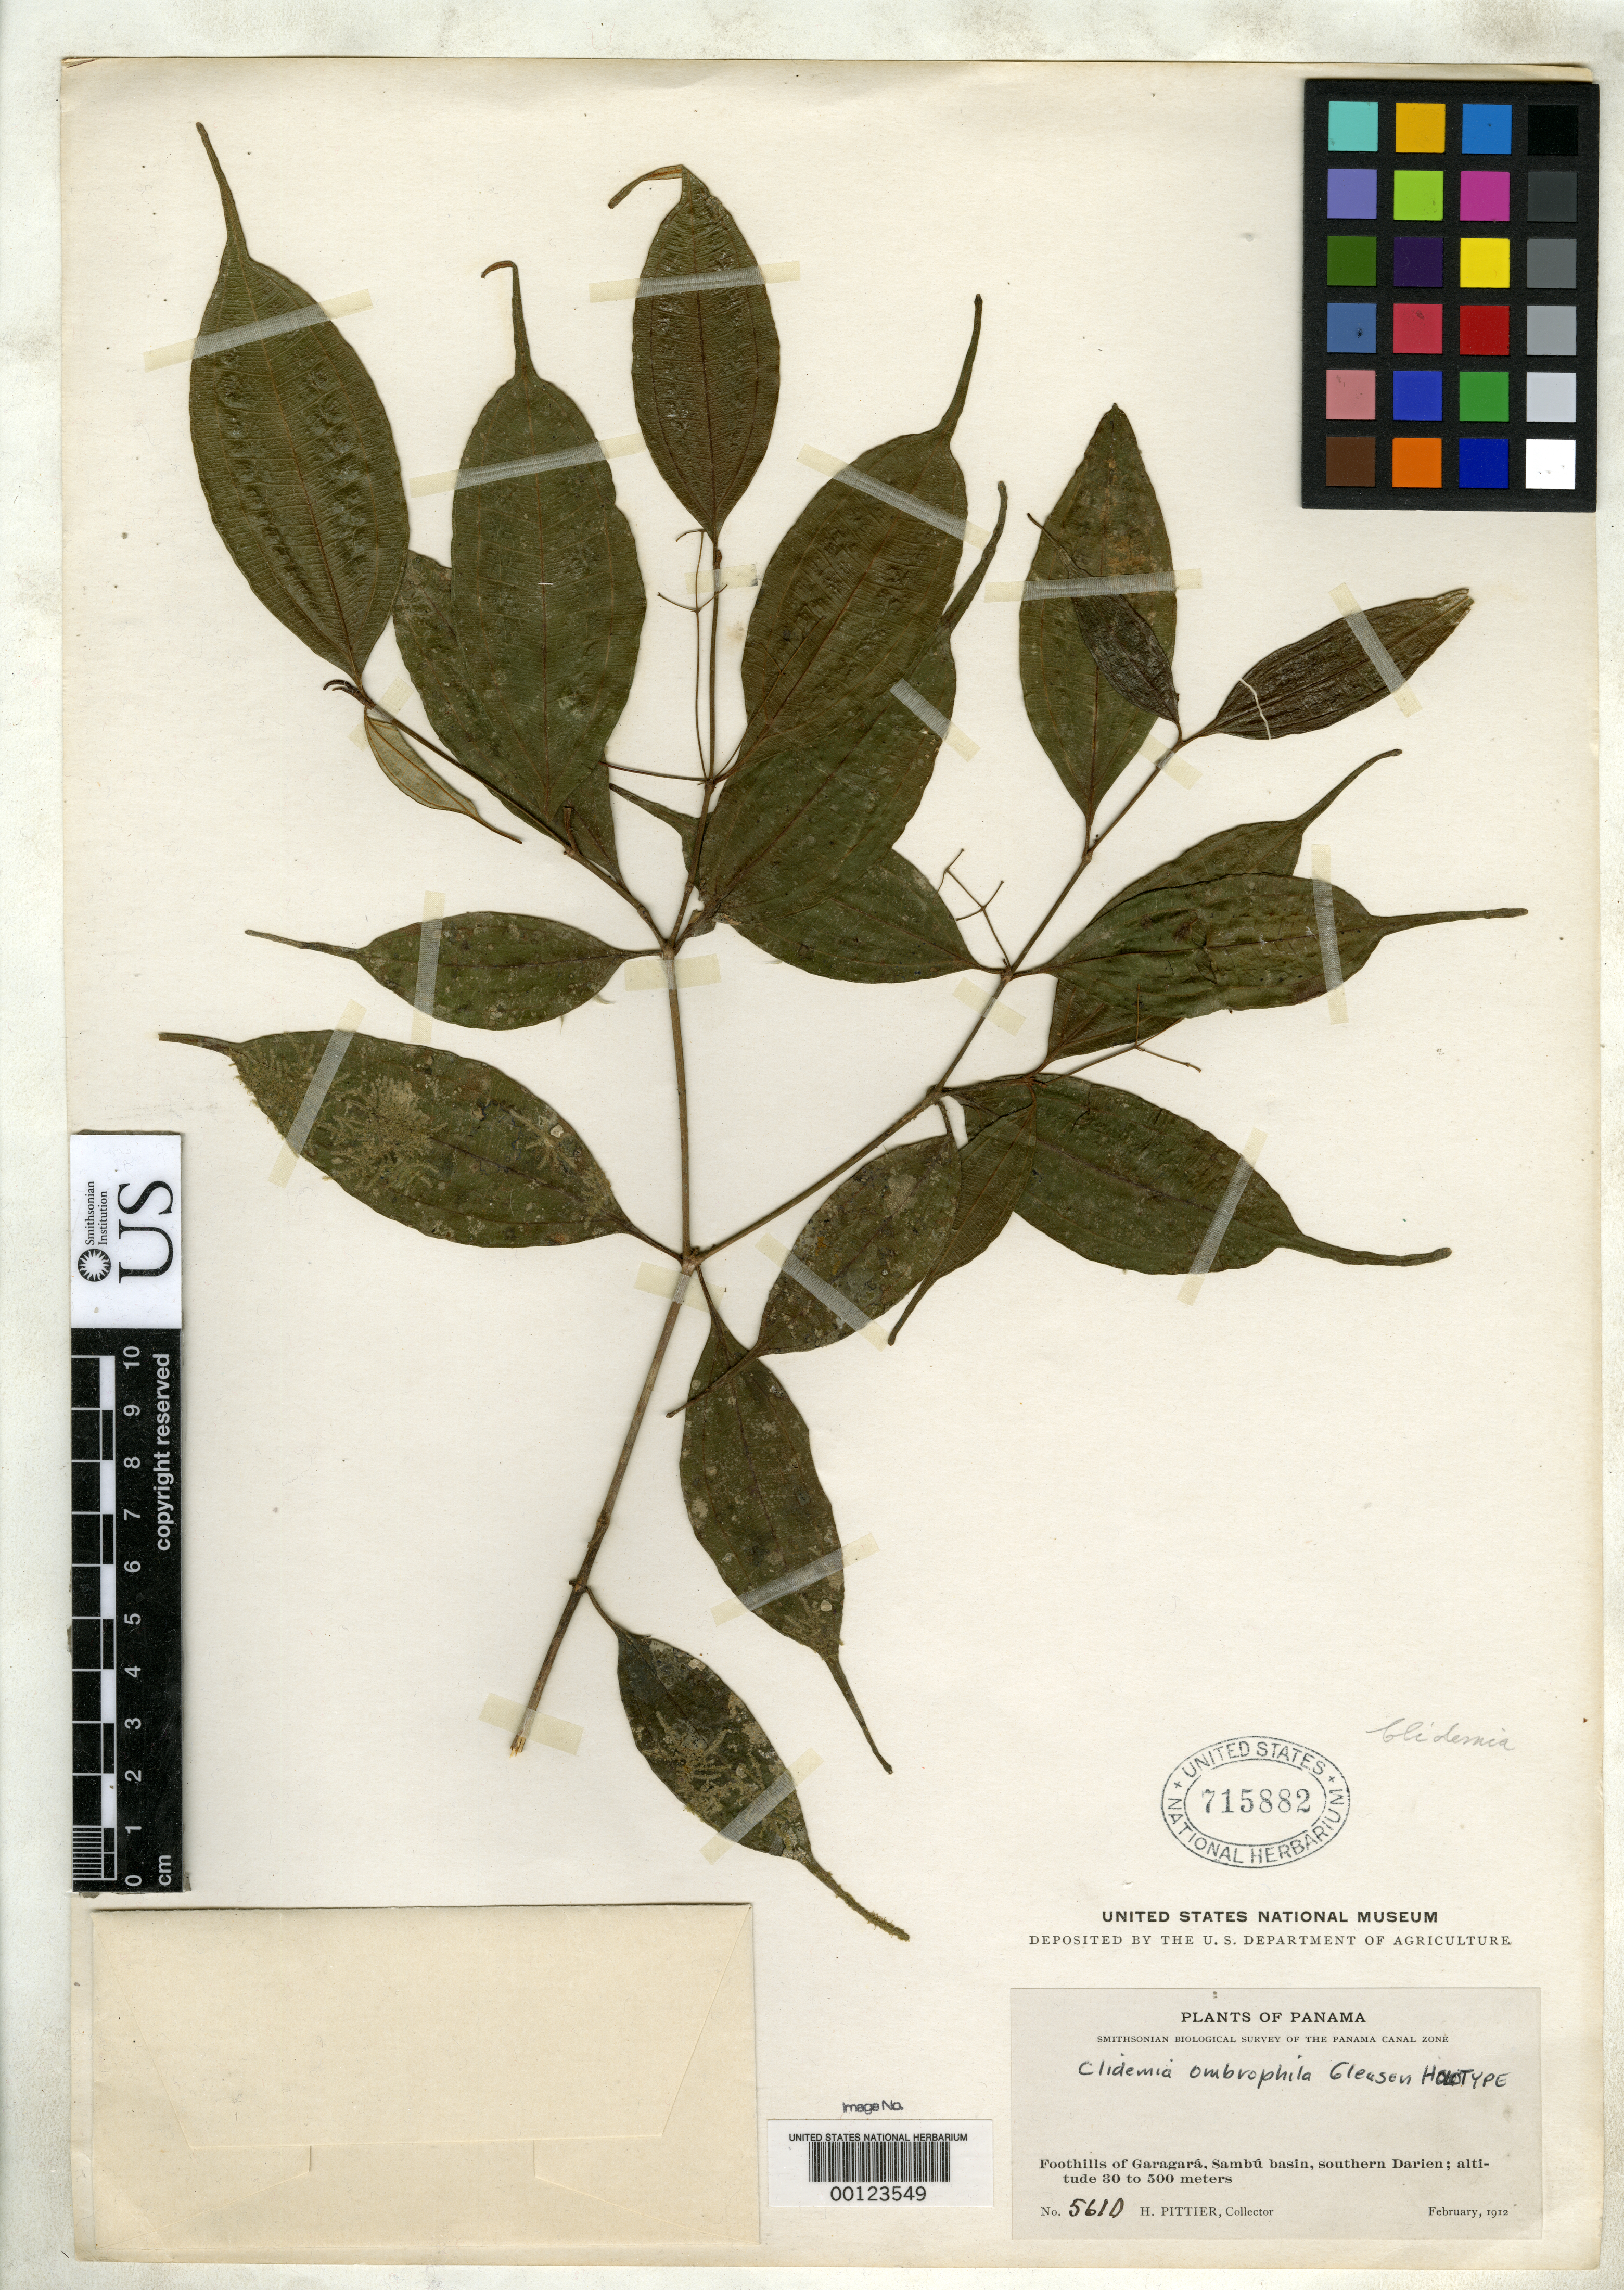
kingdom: Plantae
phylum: Tracheophyta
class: Magnoliopsida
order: Myrtales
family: Melastomataceae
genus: Clidemia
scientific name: Clidemia ombrophila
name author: Gleason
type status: Holotype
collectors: H. F. Pittier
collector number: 5610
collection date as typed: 07 Feb 1912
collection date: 1912-02-07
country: Panama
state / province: Darién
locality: Foothills of Garagara, Sambu Basin.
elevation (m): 30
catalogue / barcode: US 715882